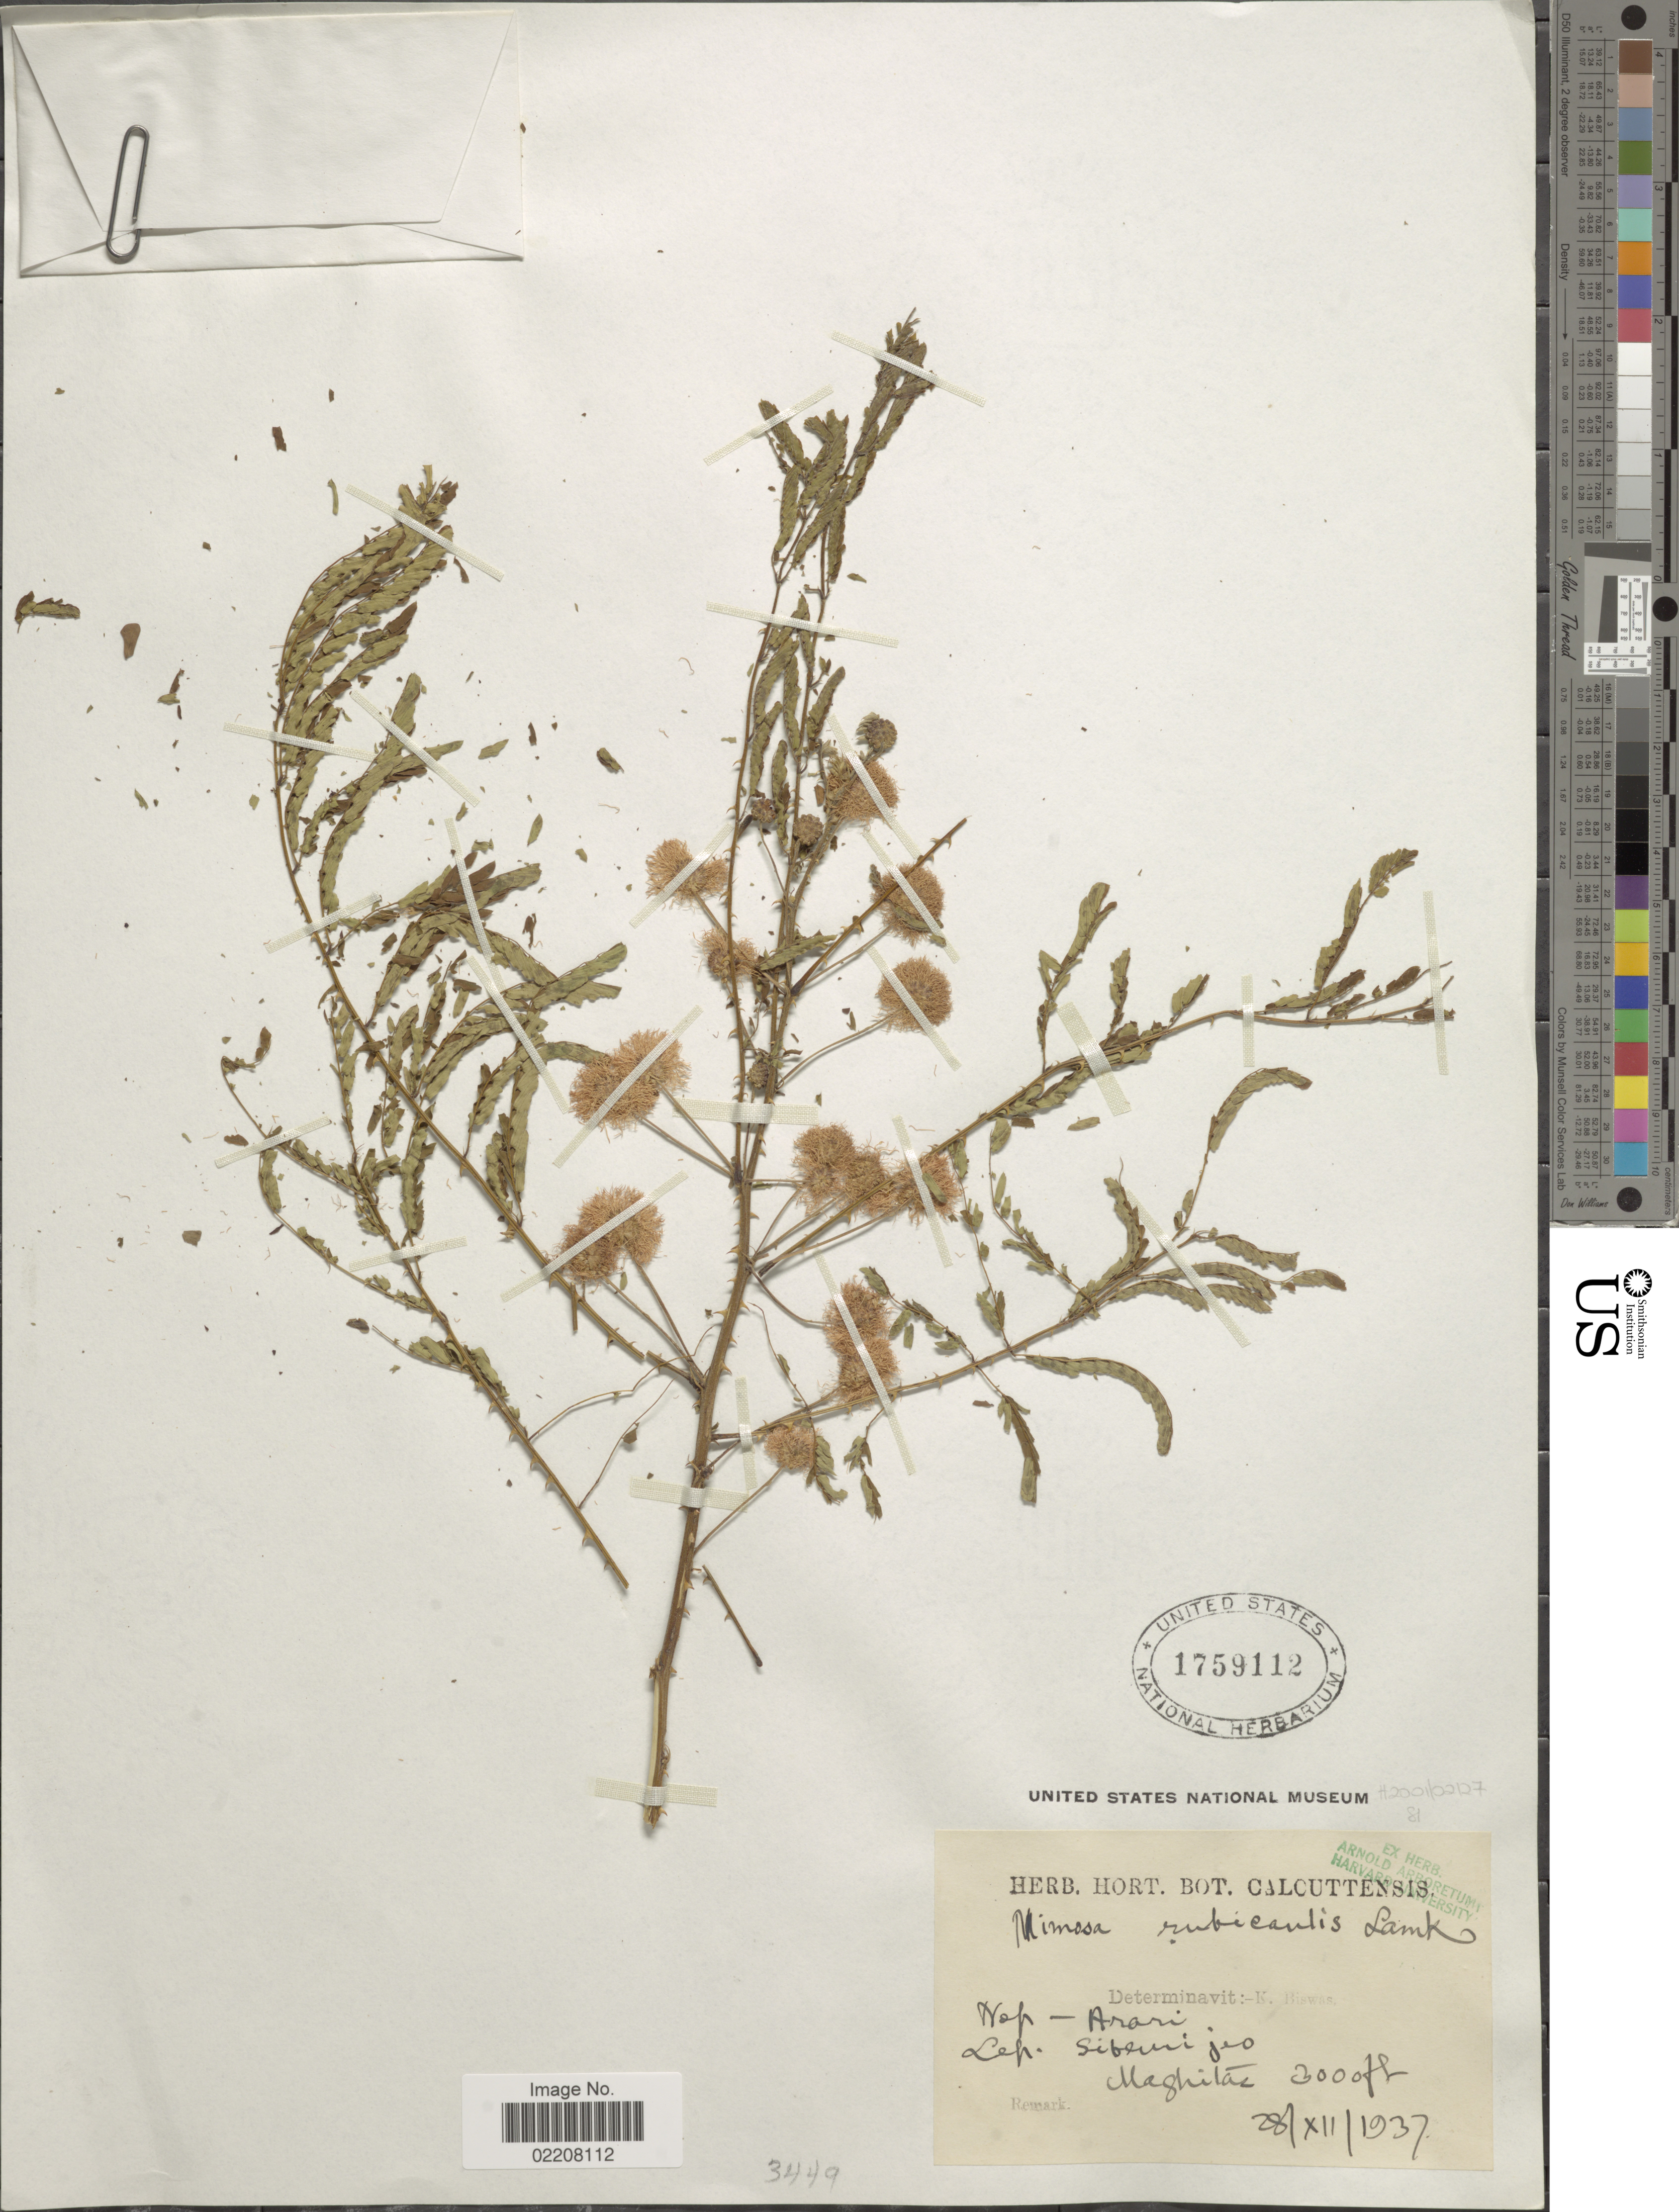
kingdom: Plantae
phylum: Tracheophyta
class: Magnoliopsida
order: Fabales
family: Fabaceae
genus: Mimosa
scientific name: Mimosa rubicaulis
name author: Lam.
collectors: ex Herb. Hort. Bot. Calcuttensis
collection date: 1937-12-28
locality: Nep - Arari. Lep. Sibeunijeo Maghitas [interpreted]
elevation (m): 914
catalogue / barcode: US 1759112